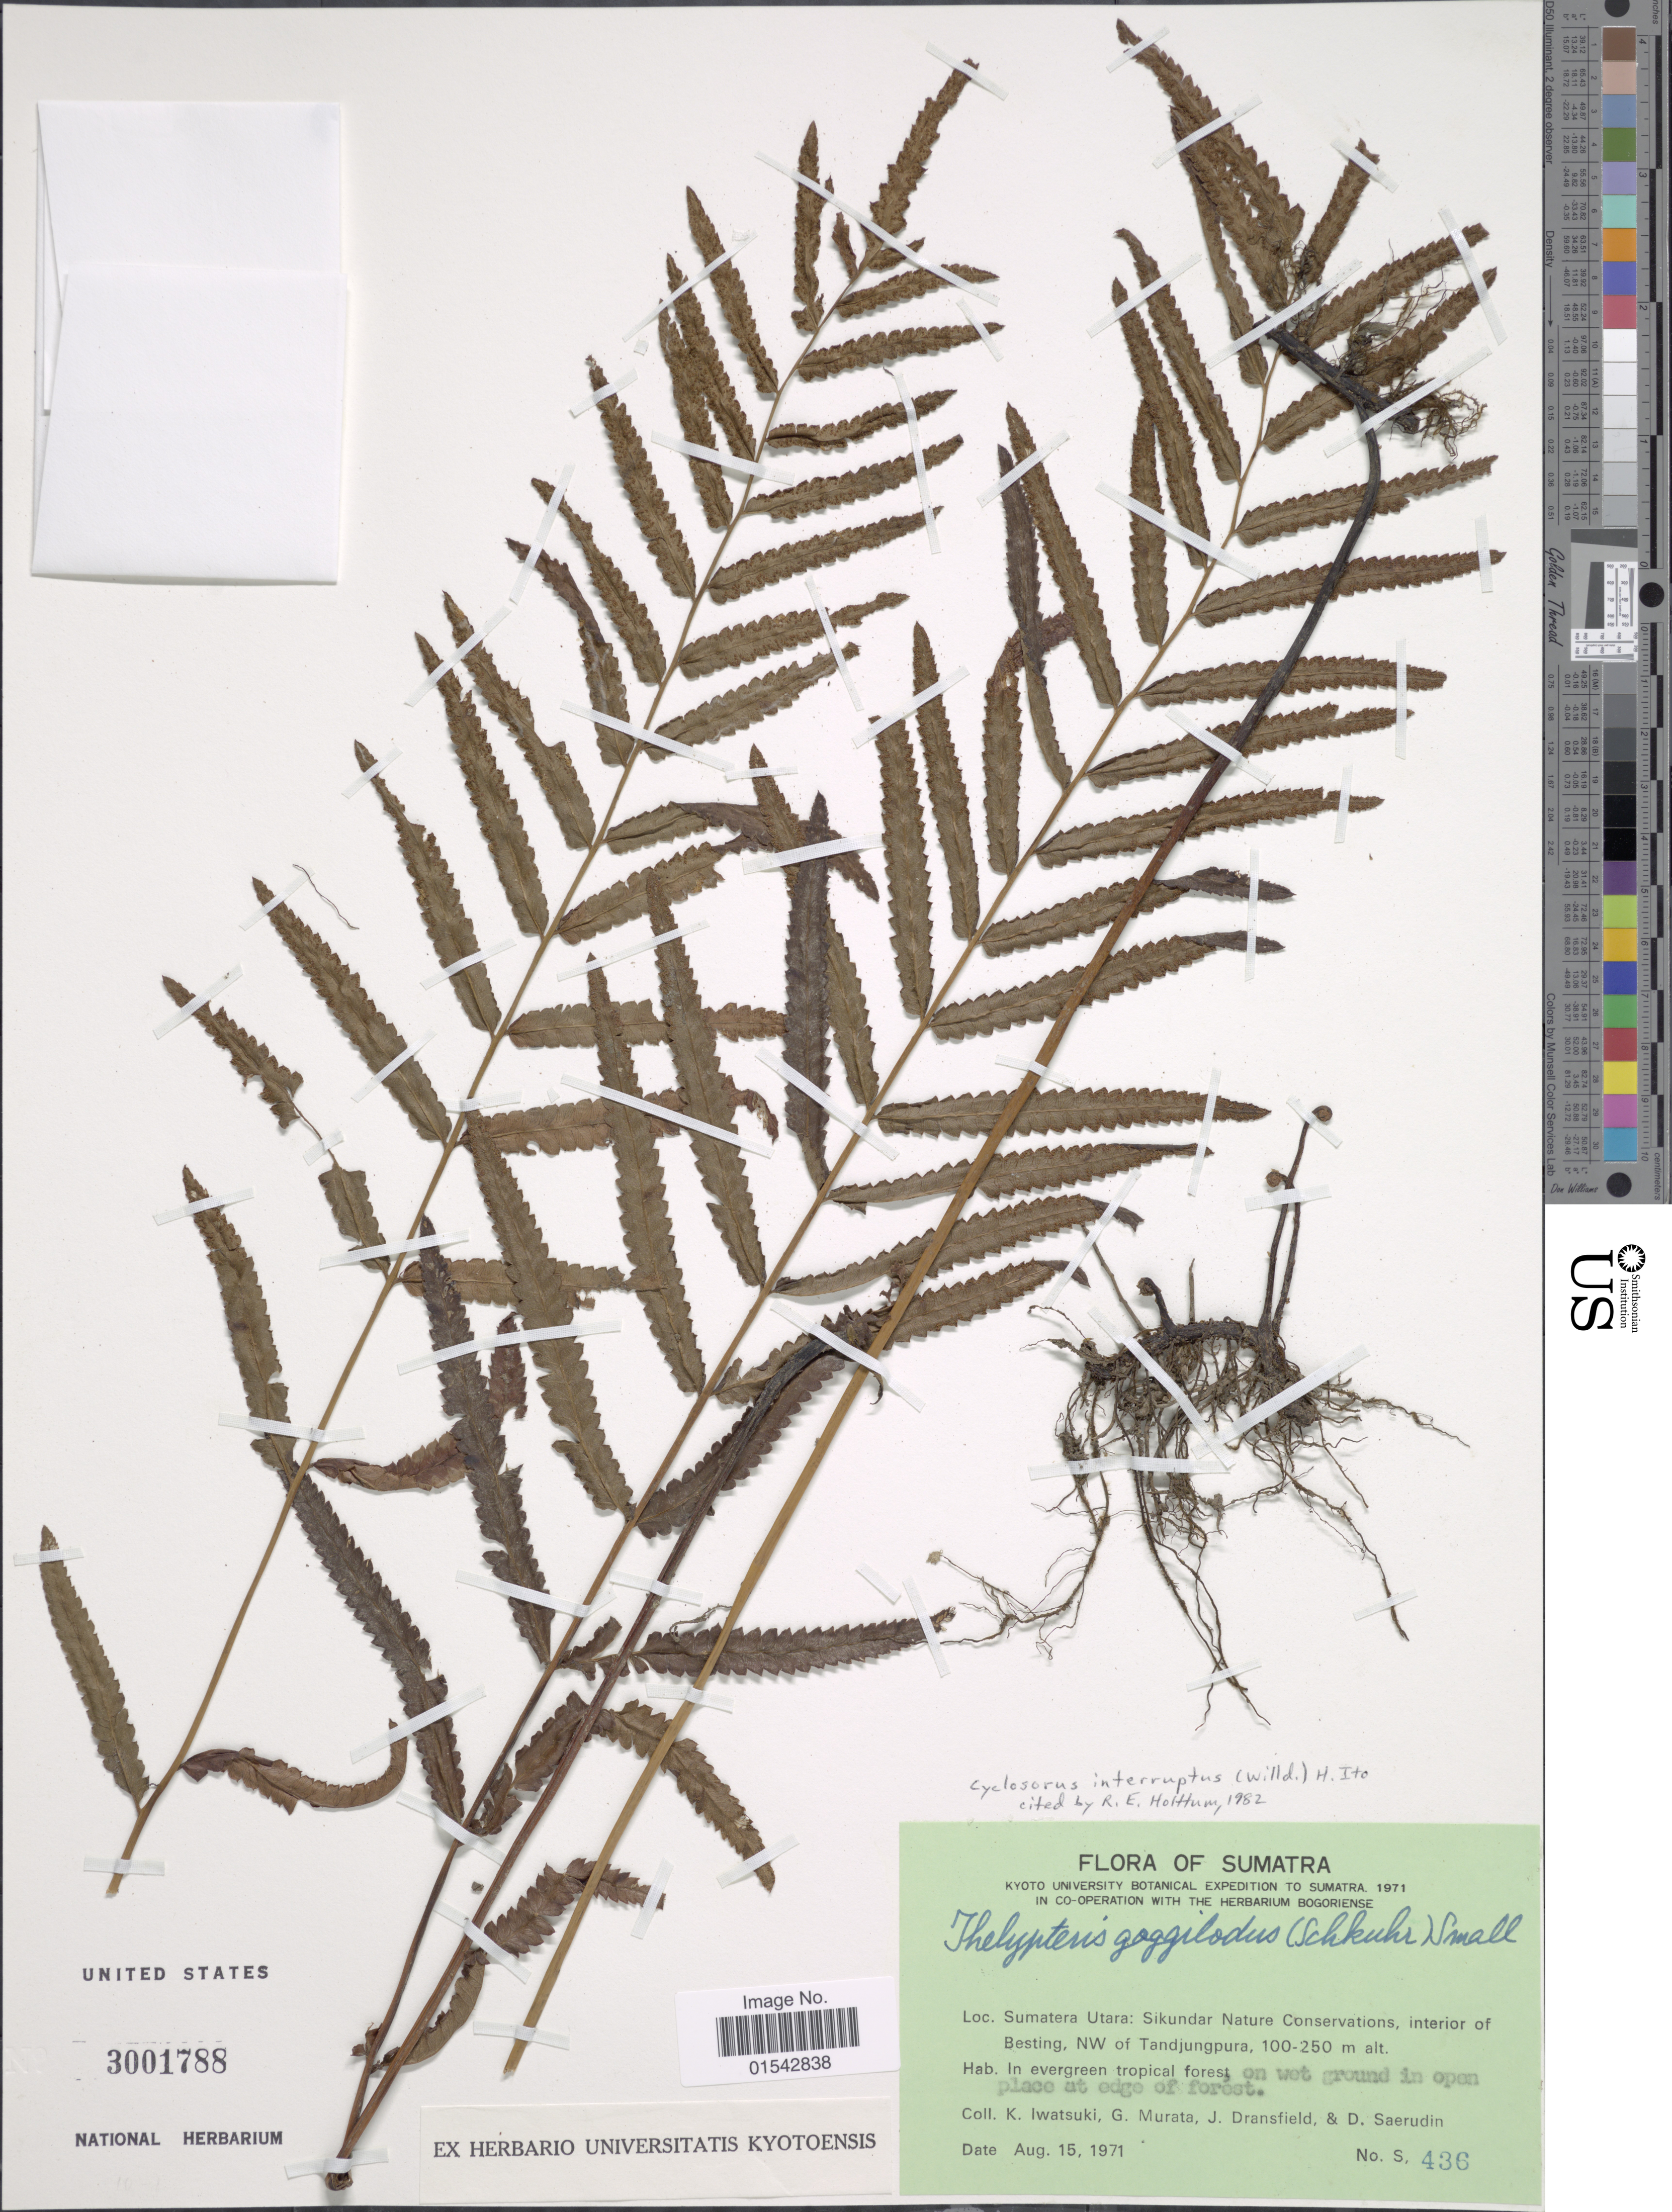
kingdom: Plantae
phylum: Tracheophyta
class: Polypodiopsida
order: Polypodiales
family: Thelypteridaceae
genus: Cyclosorus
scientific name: Cyclosorus interruptus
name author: (Willd.) H. Itô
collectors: K. Iwatsuki, J. Dransfield & D. Saerudin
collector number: S436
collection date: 1971-08-15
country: Indonesia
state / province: Sumatra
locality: Sumatera Utara: Sikundar Nature Conservations, interior of Besting, NW of Tandjungpura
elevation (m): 100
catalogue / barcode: US 3001788